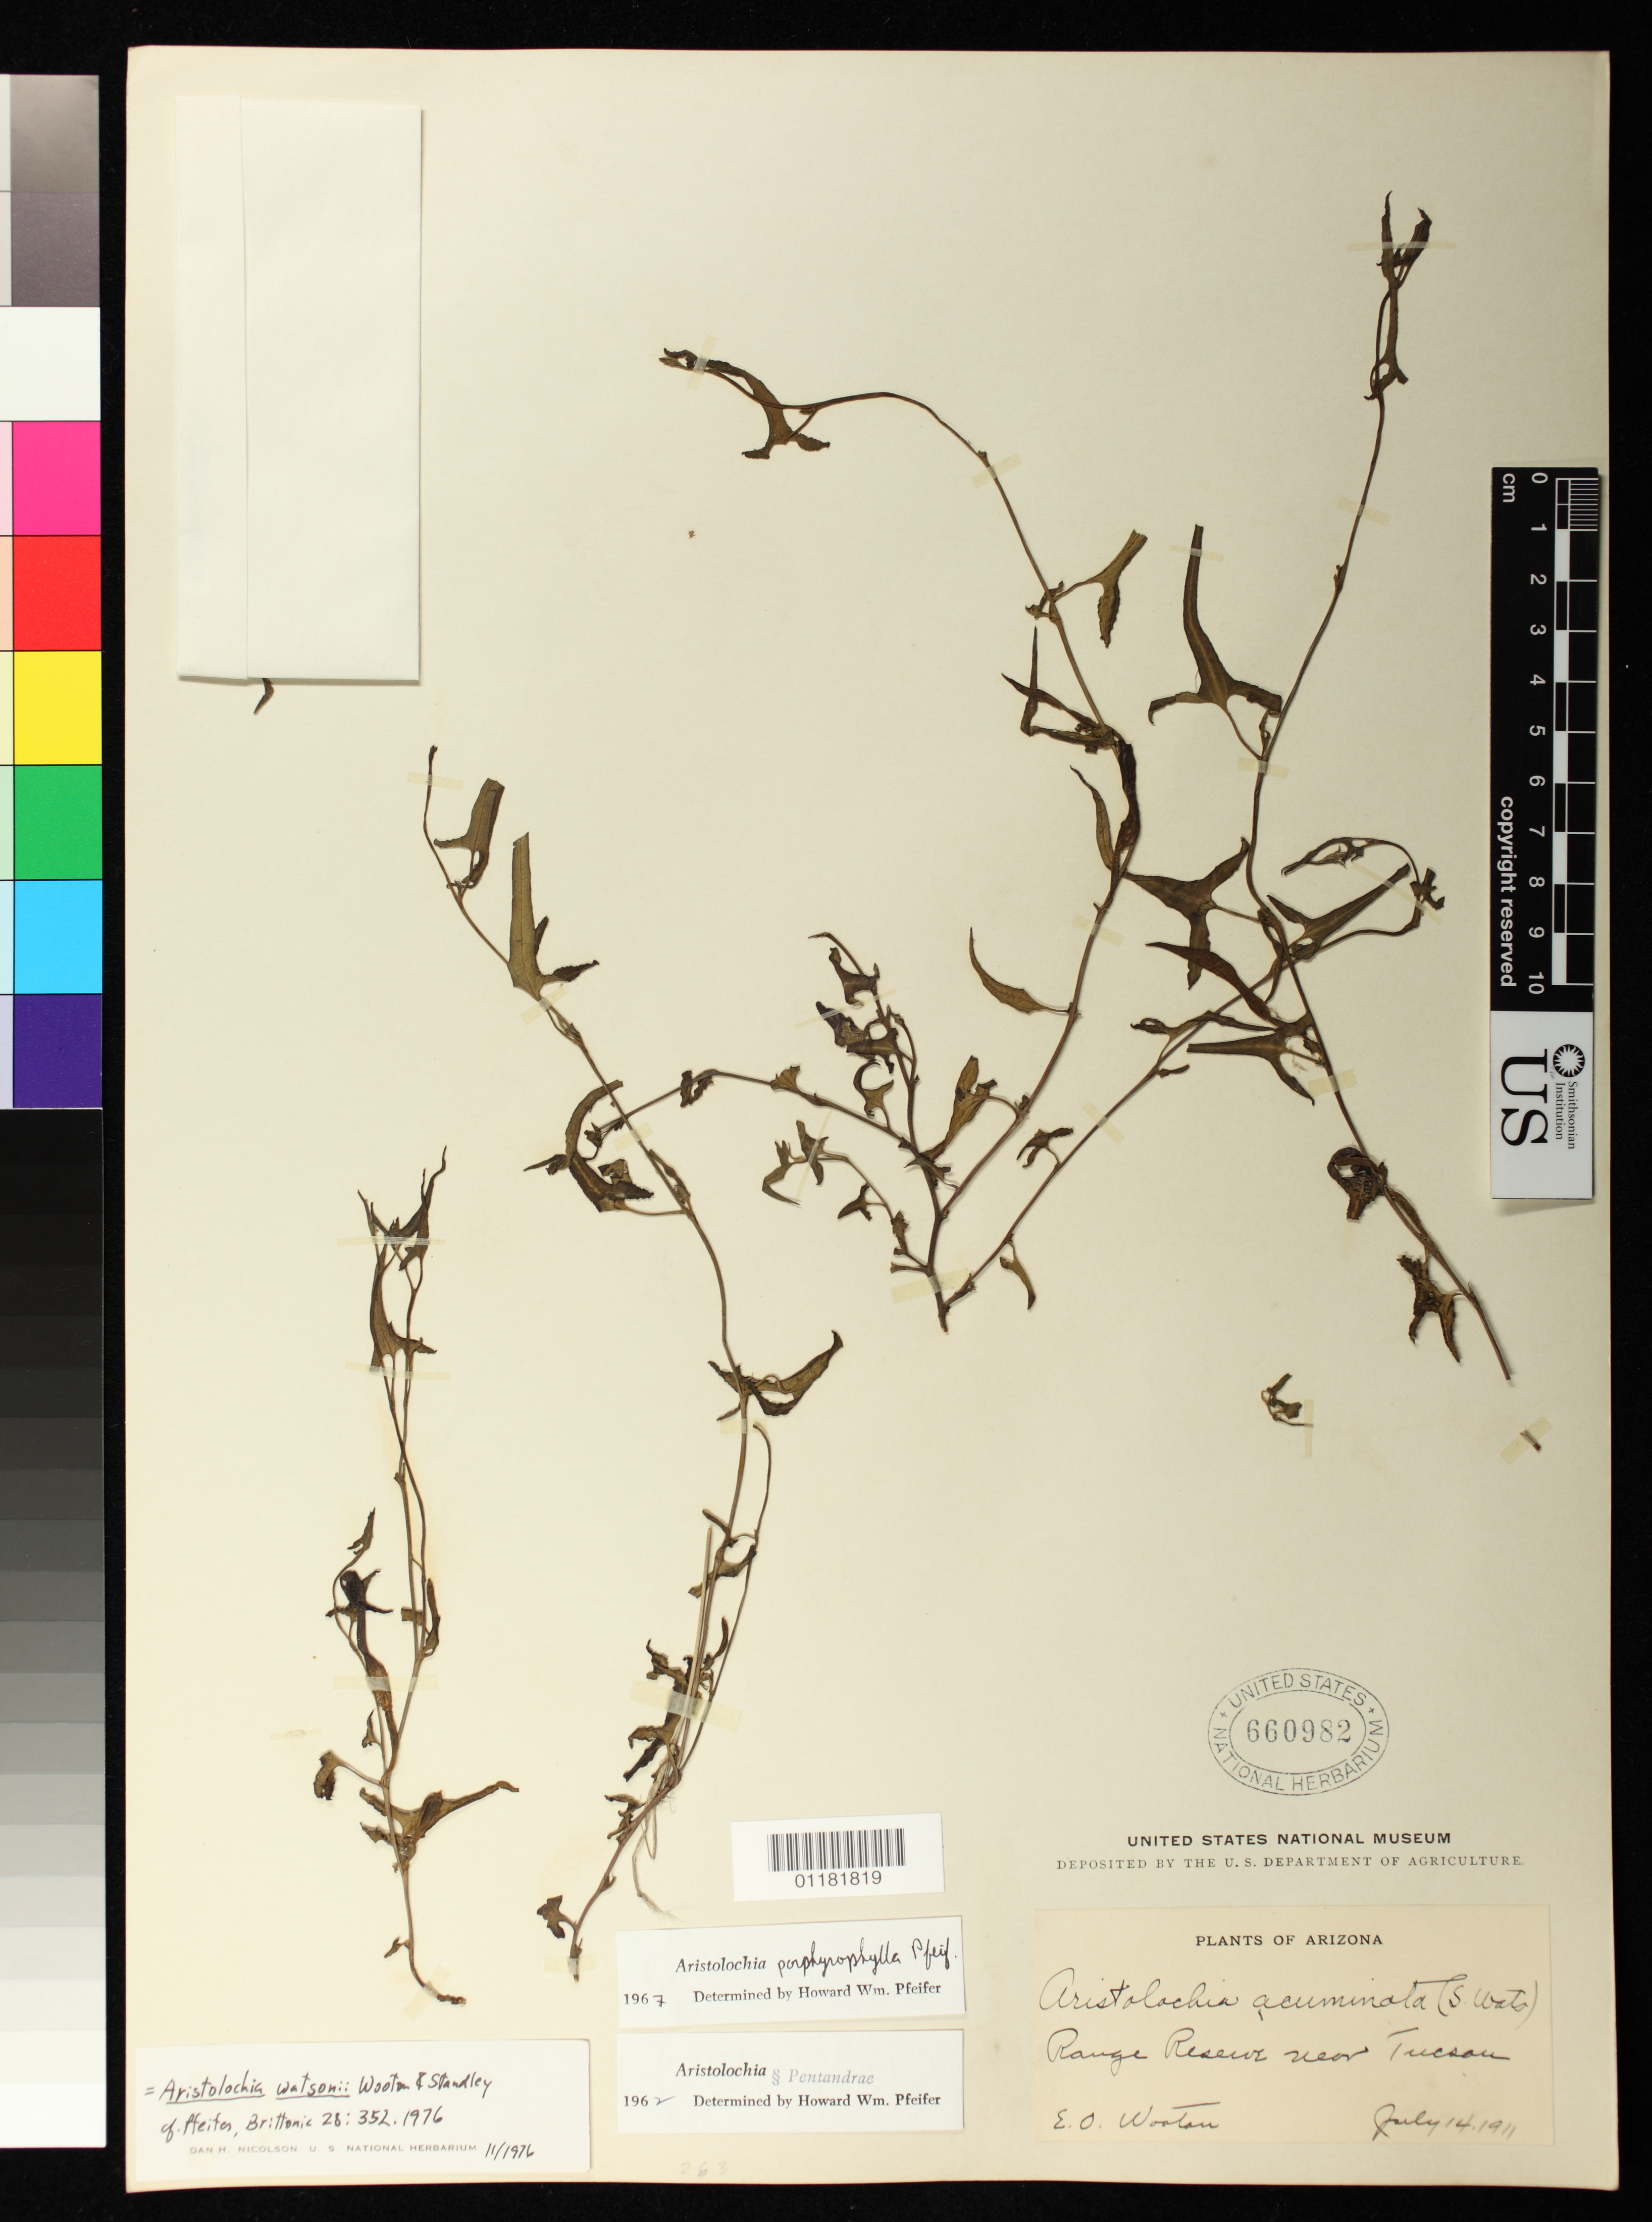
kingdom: Plantae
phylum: Tracheophyta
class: Magnoliopsida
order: Piperales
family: Aristolochiaceae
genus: Aristolochia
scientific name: Aristolochia watsonii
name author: Wooton & Standl.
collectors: E. O. Wooton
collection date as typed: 14 Jul 1911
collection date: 1911-07-14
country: United States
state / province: Arizona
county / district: Pima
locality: Range reserve, near Tucson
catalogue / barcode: US 660982